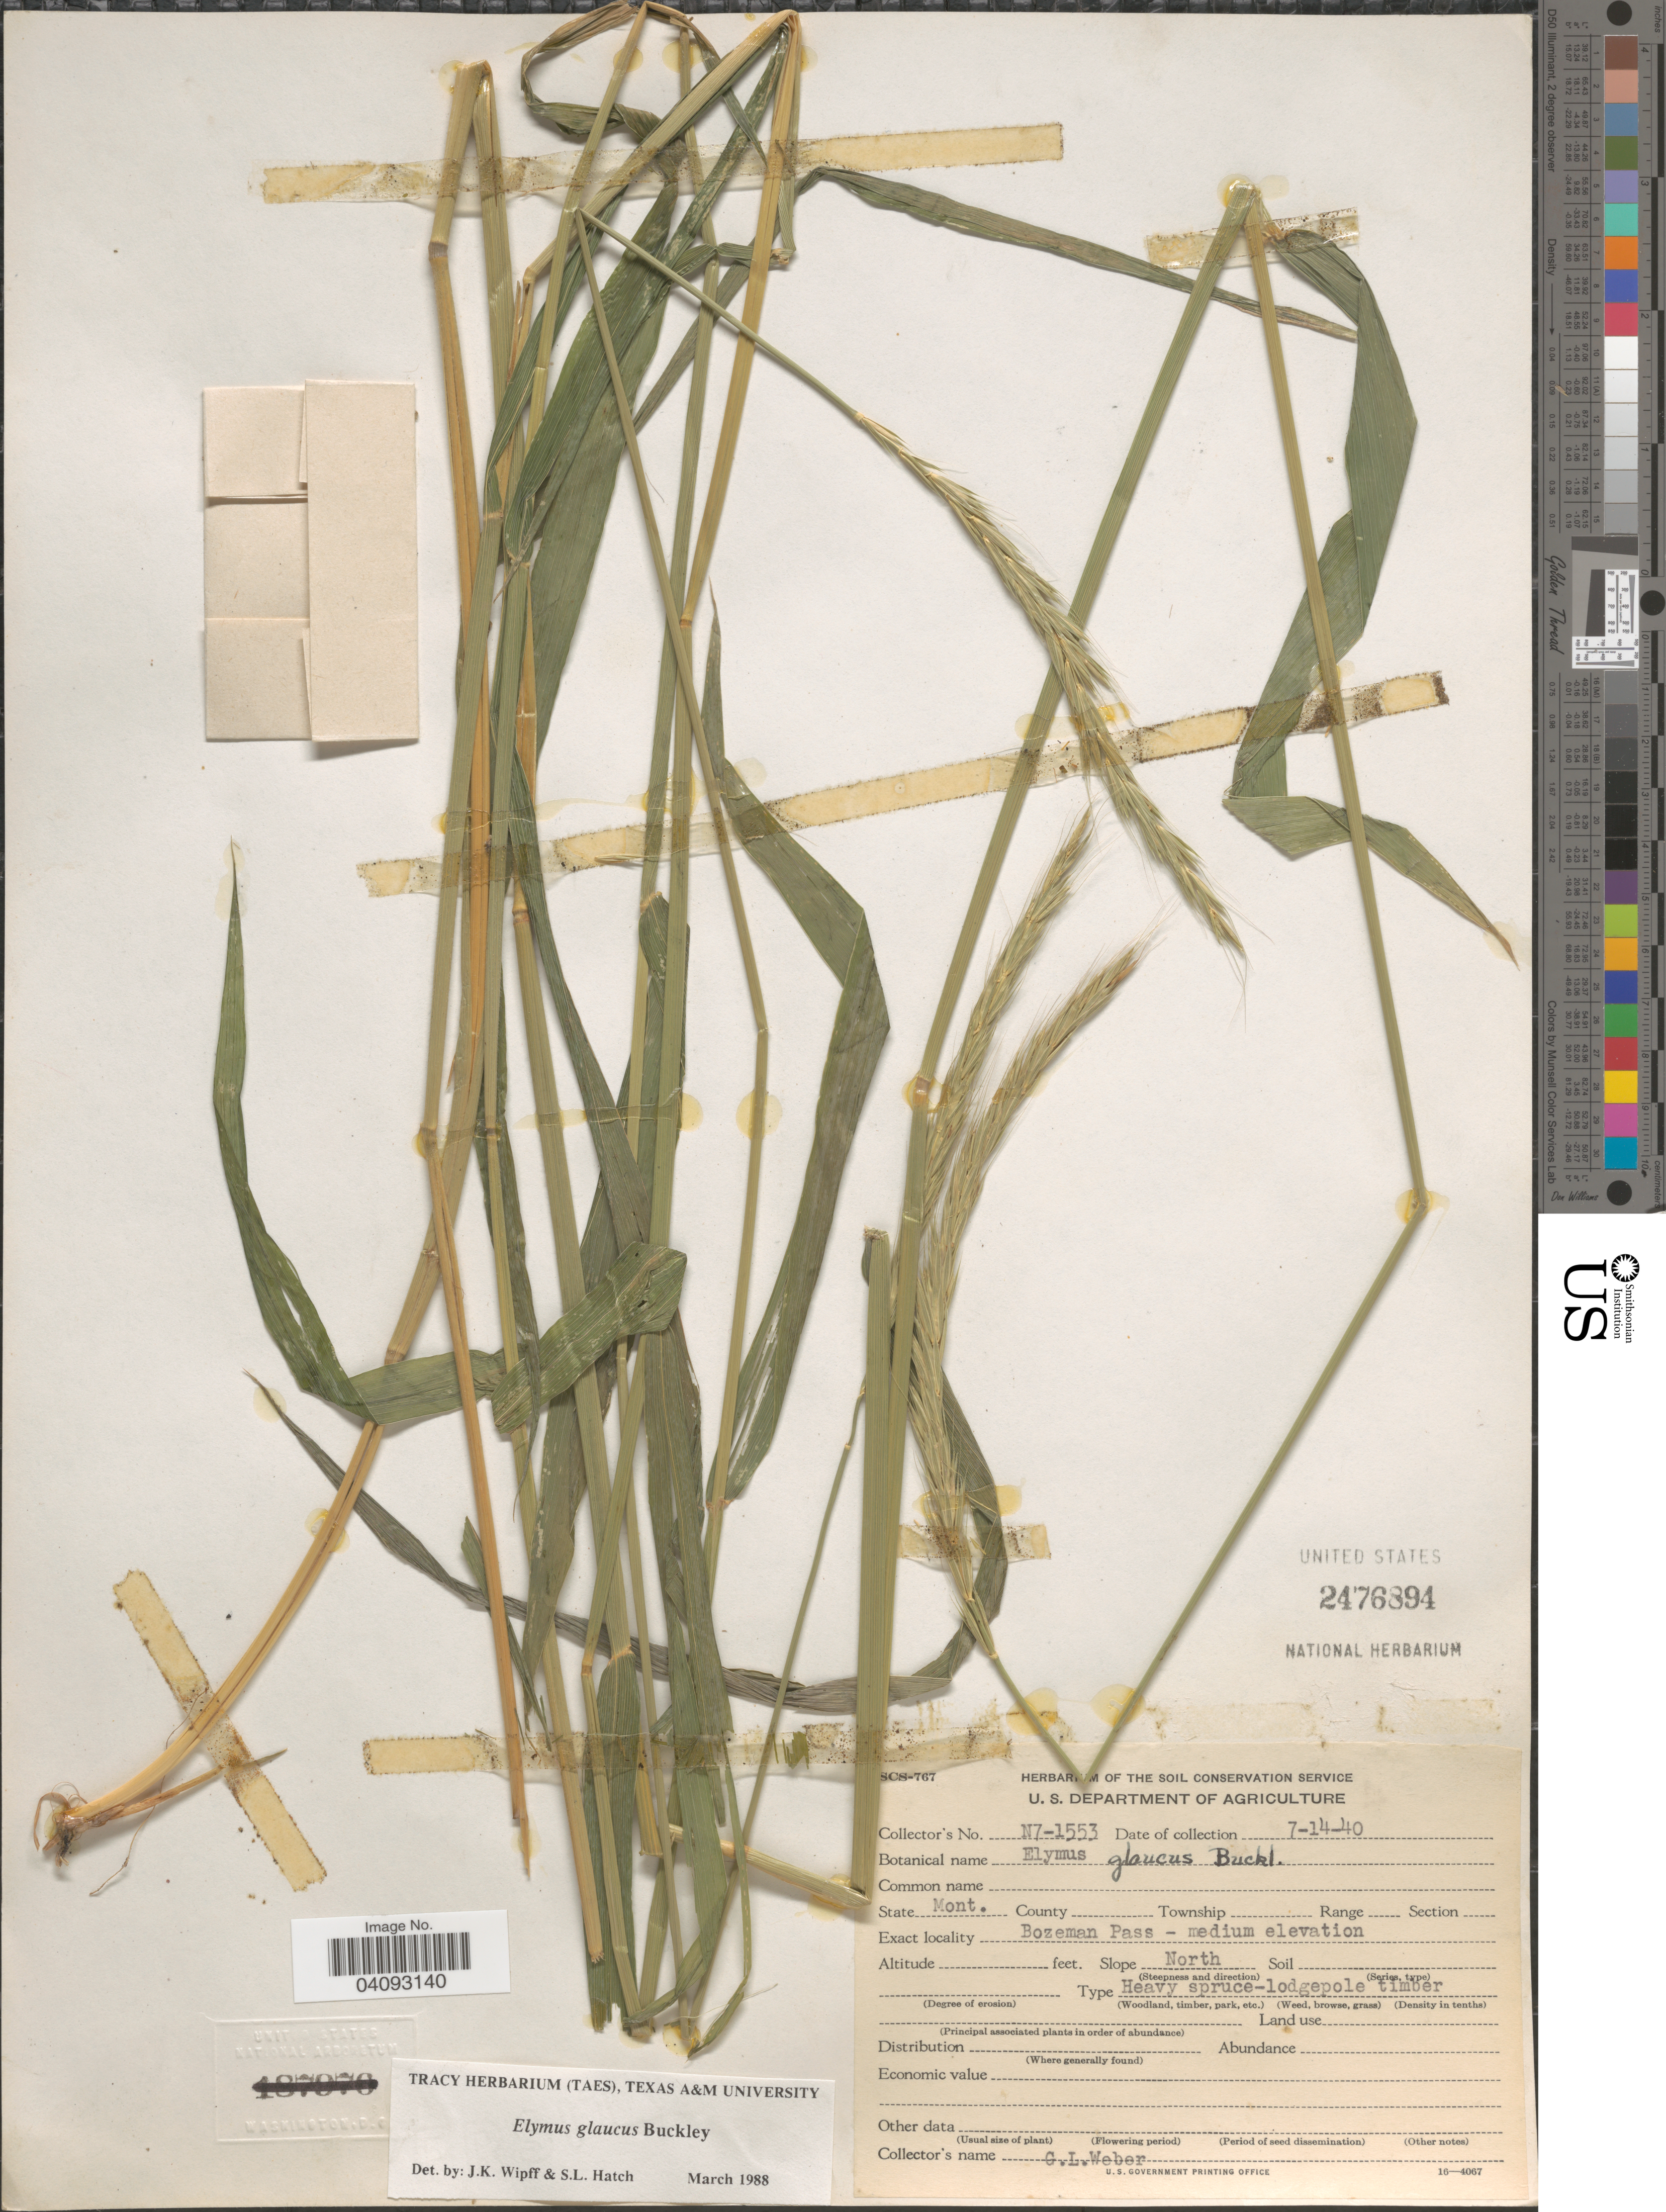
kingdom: Plantae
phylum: Tracheophyta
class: Liliopsida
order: Poales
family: Poaceae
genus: Elymus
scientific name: Elymus glaucus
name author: Buckley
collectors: C. Weber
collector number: N7-1553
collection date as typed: Transcribed d/m/y: 14/7/40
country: United States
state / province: Montana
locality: Bozeman Pass - medium elevation. Slope North.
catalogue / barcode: US 2476894